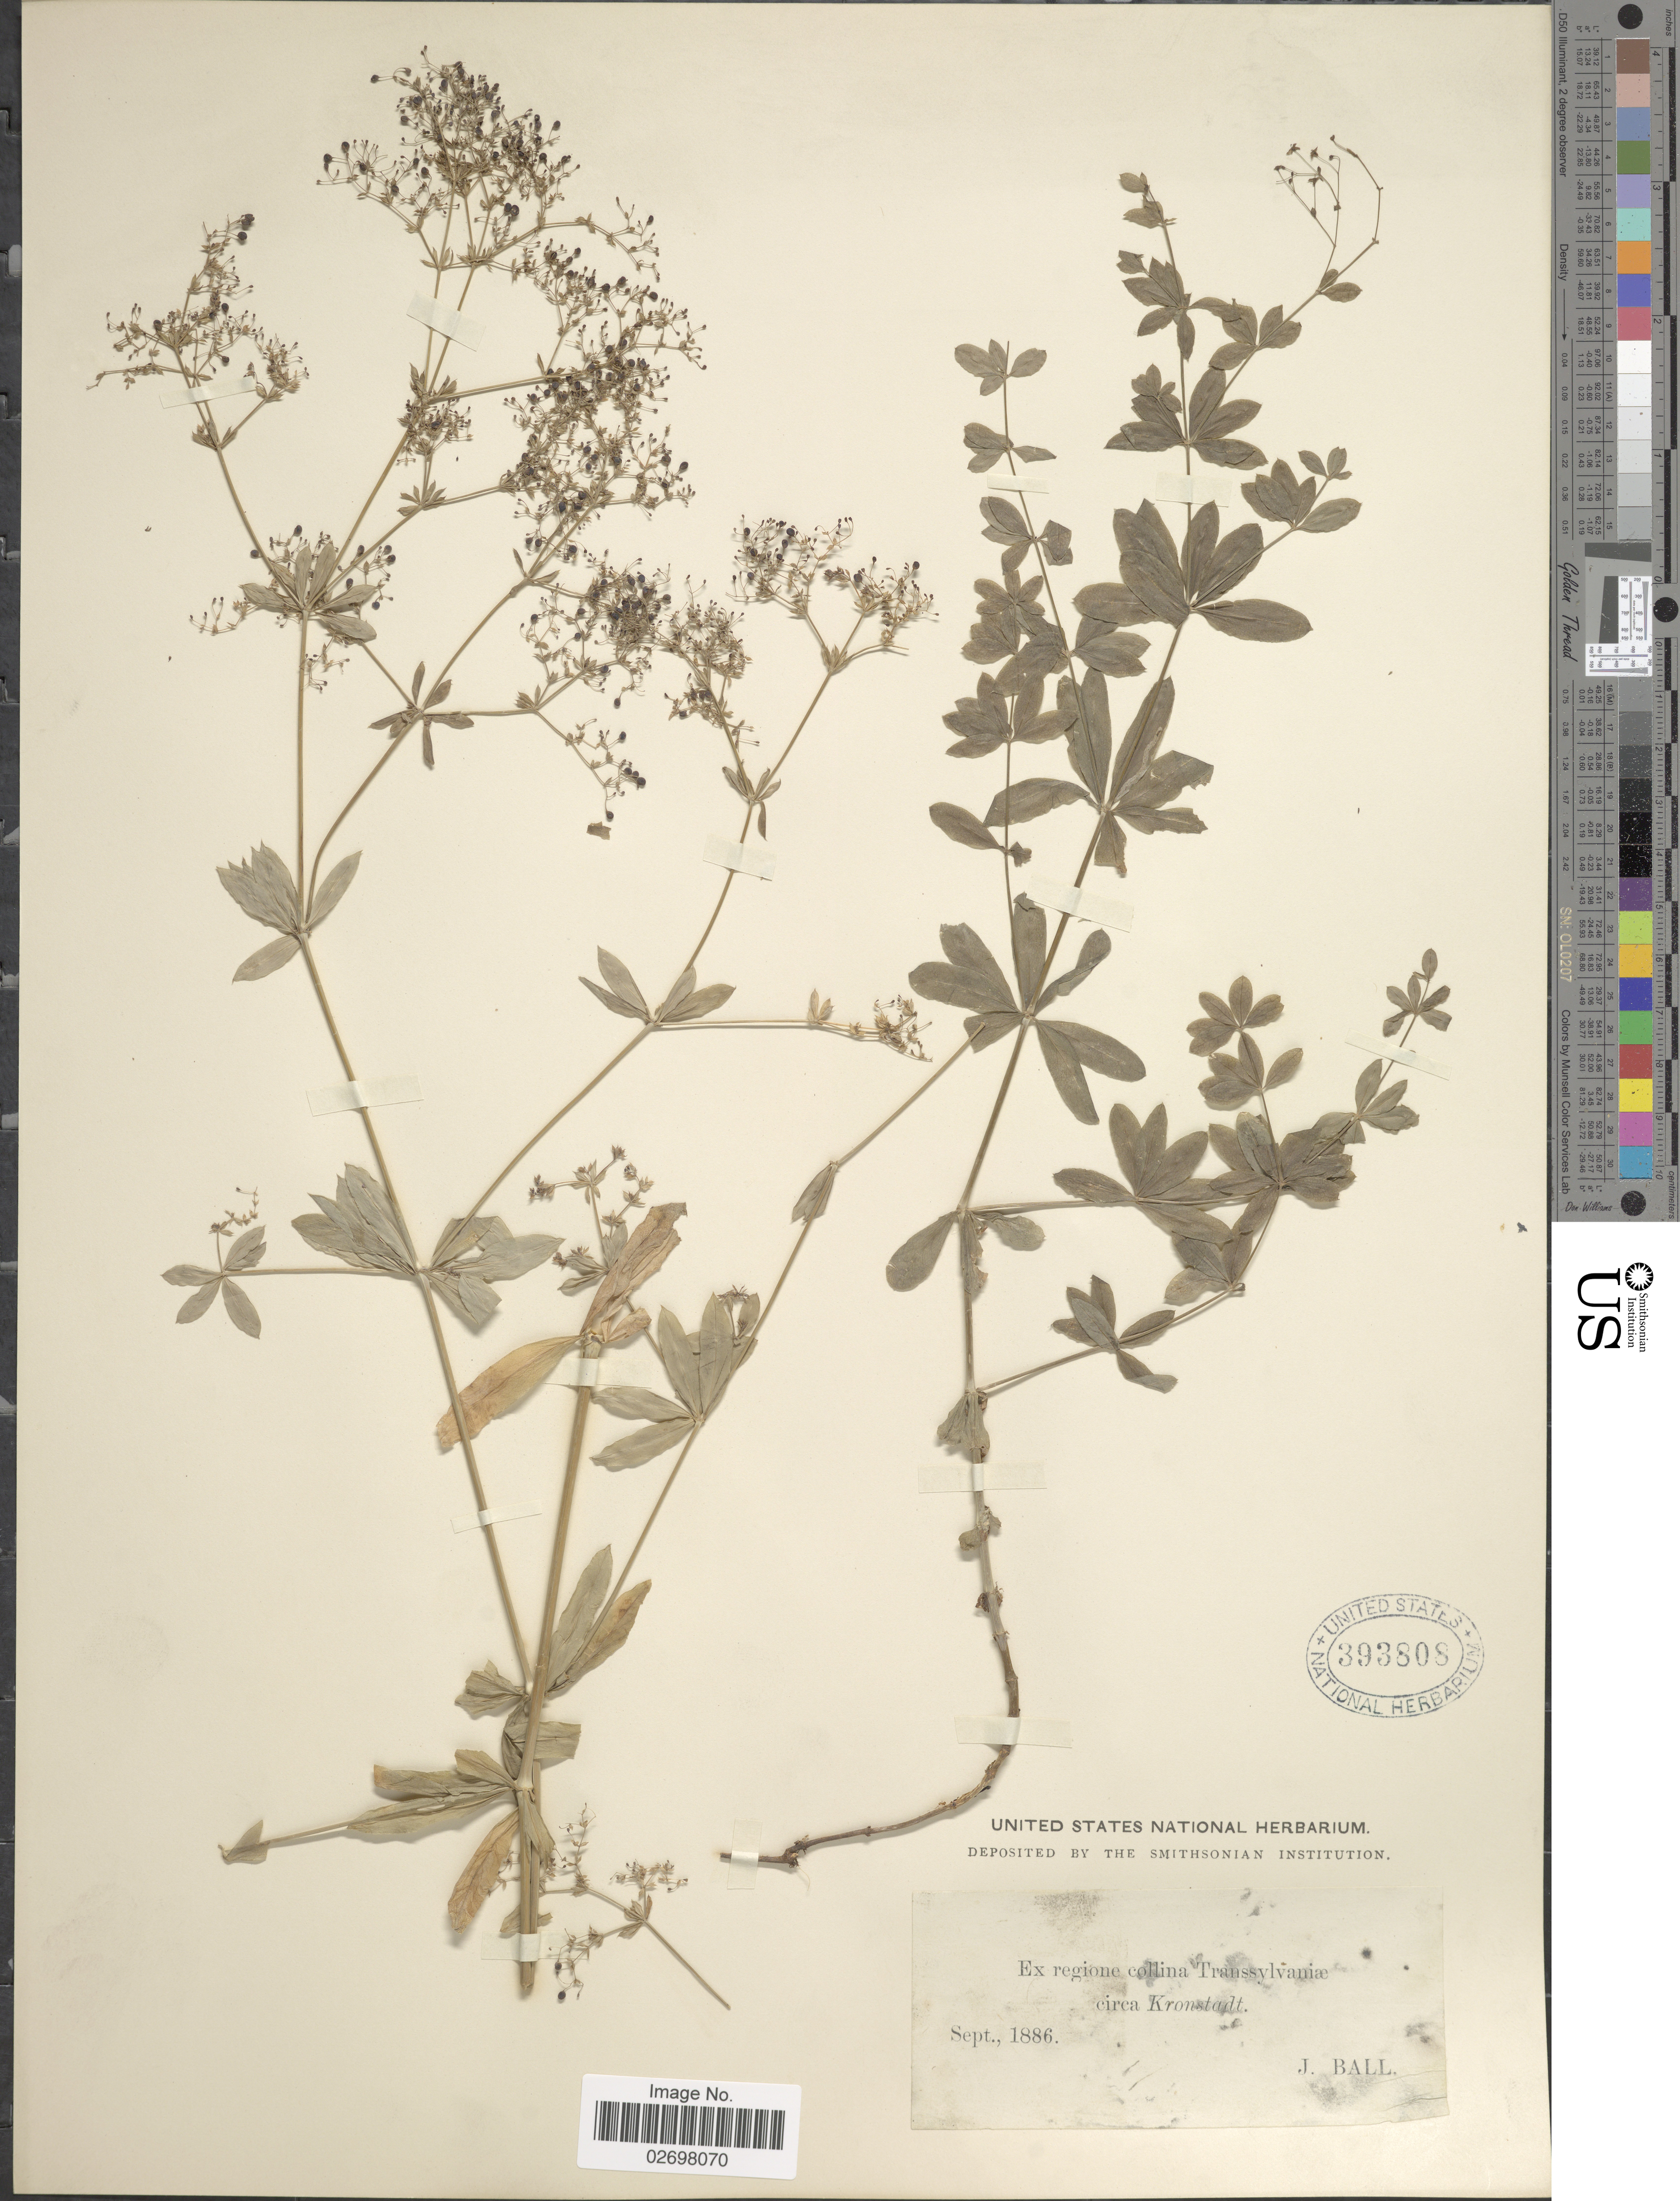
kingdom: Plantae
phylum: Tracheophyta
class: Magnoliopsida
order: Gentianales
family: Rubiaceae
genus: Galium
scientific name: Galium sp.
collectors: J. Ball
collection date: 1886-09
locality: Regione collina Transsylvaniæ circa Kronstadt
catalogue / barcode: US 393808